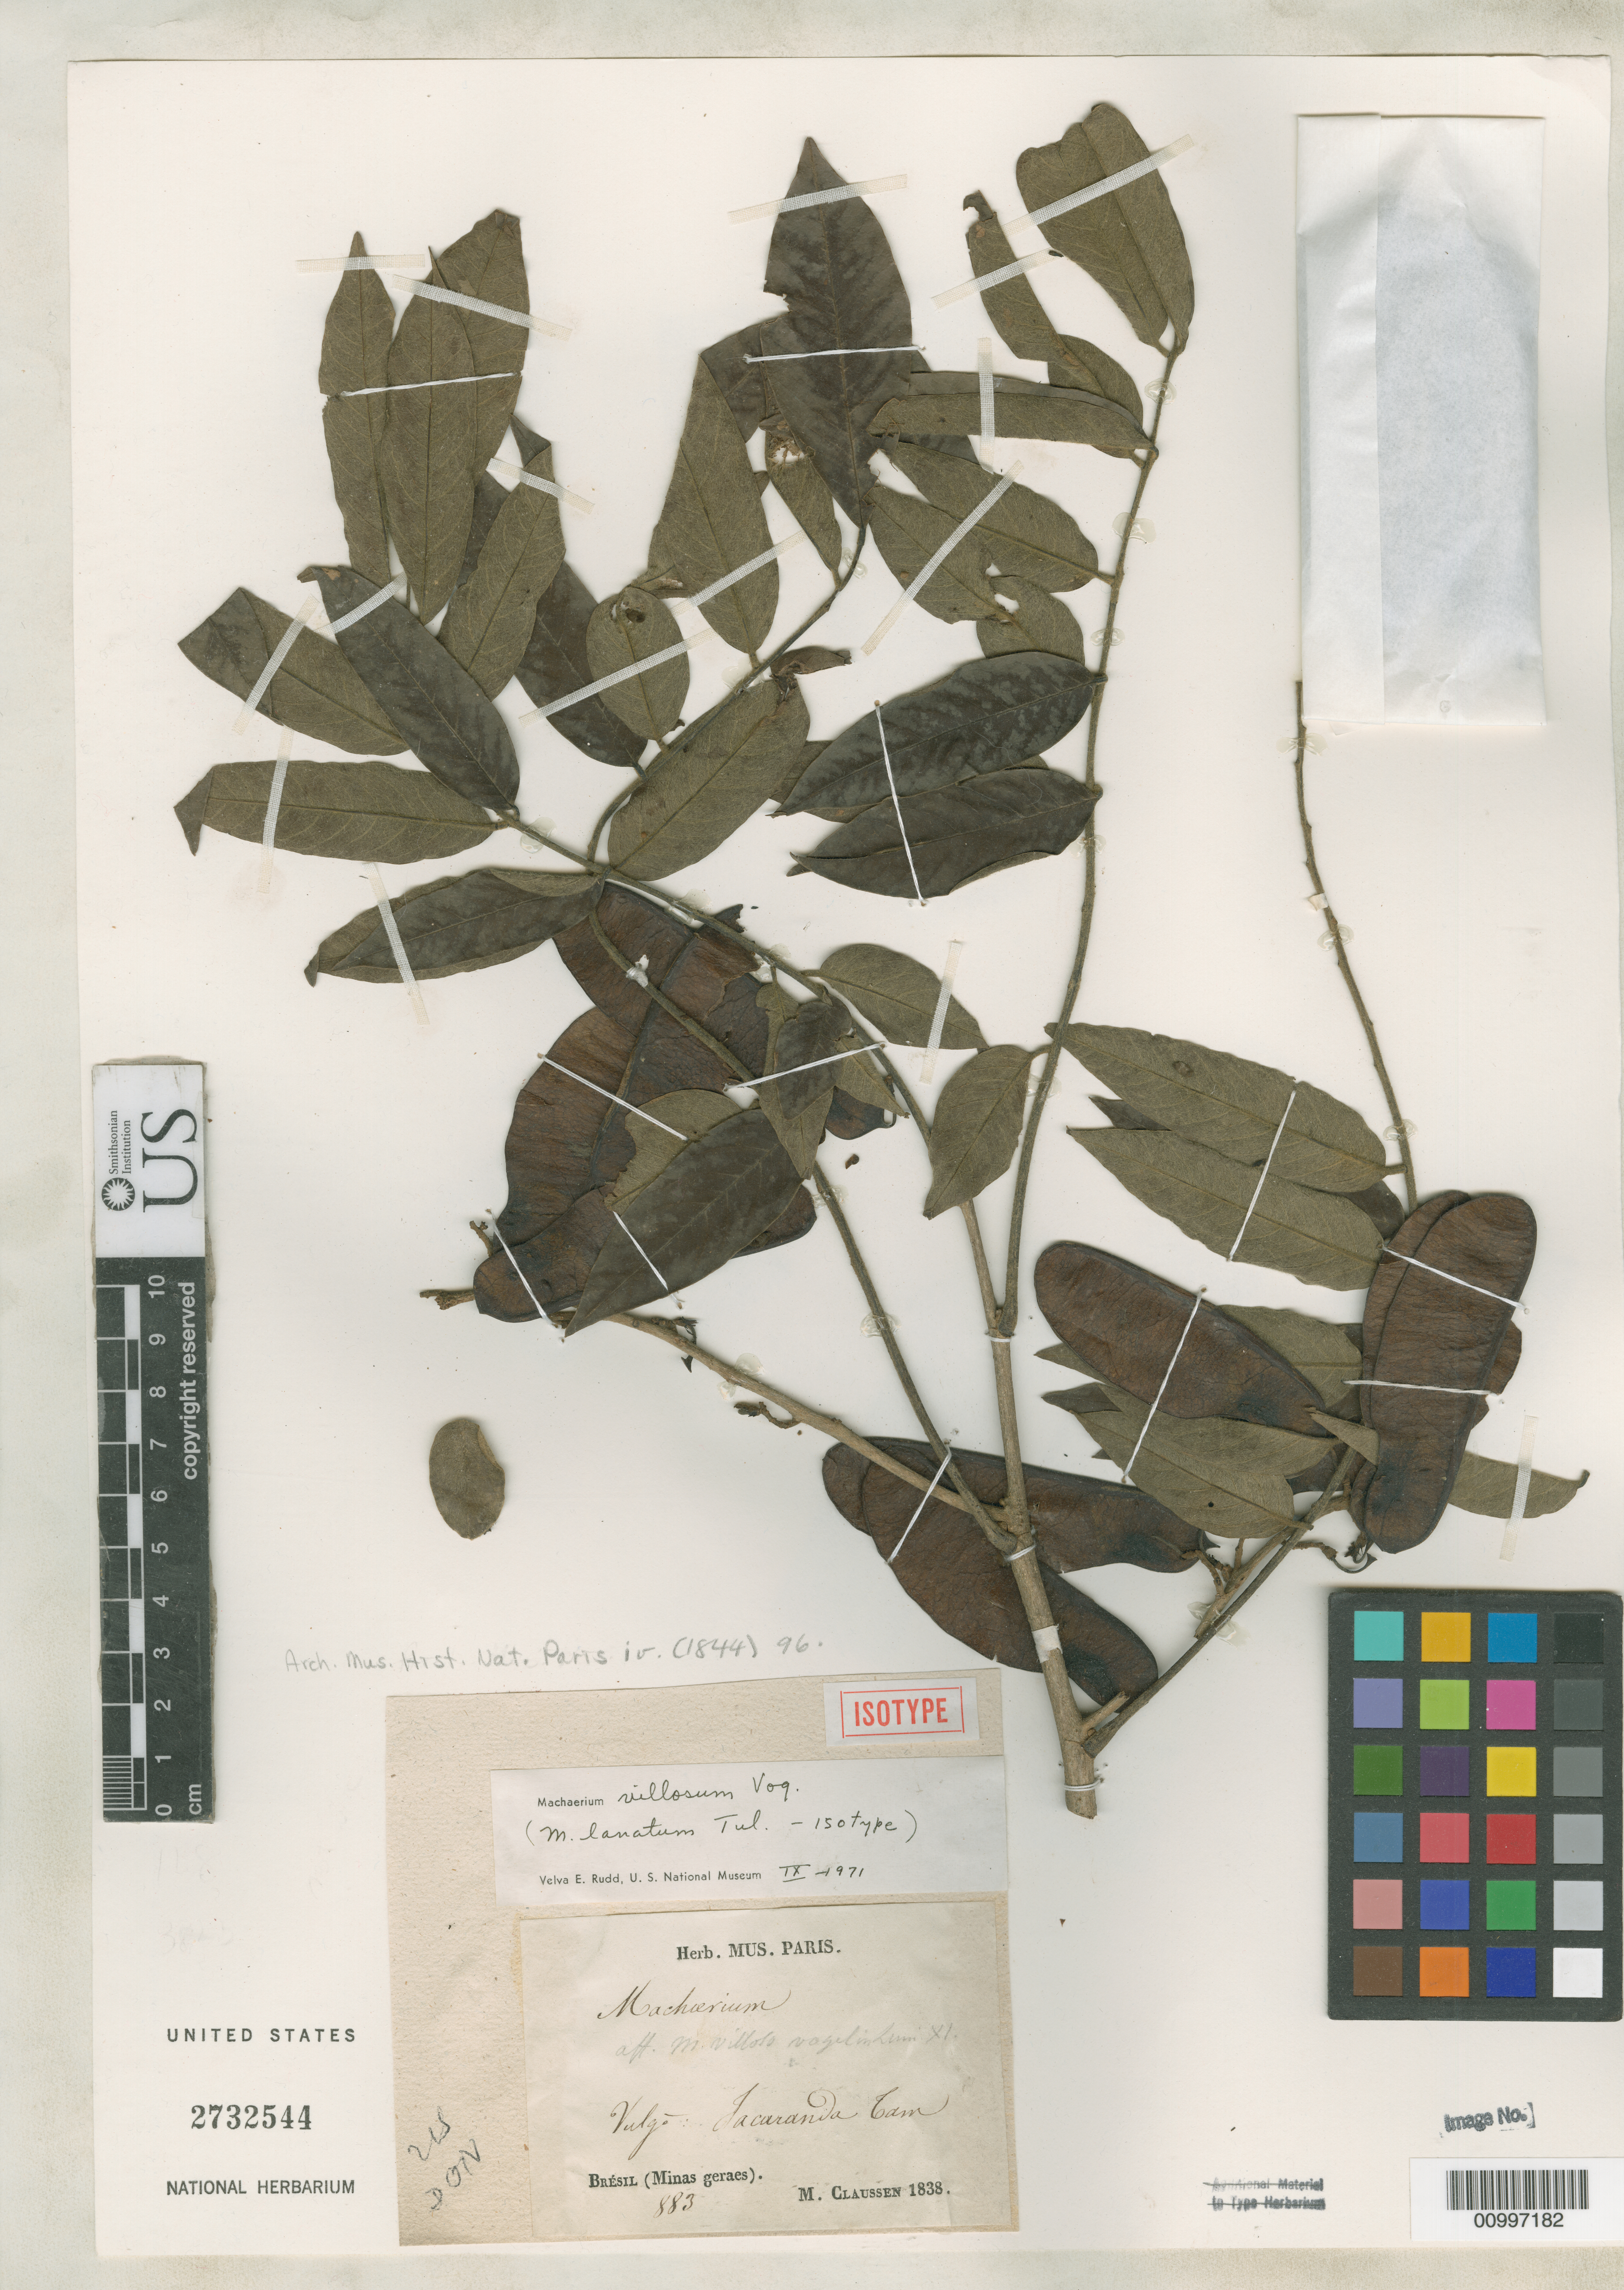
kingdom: Plantae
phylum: Tracheophyta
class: Magnoliopsida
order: Fabales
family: Fabaceae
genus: Machaerium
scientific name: Machaerium lanatum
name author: Tul.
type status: Isotype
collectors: P. Claussen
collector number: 883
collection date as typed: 1838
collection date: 1838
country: Brazil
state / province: Minas Gerais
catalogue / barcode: US 2732544